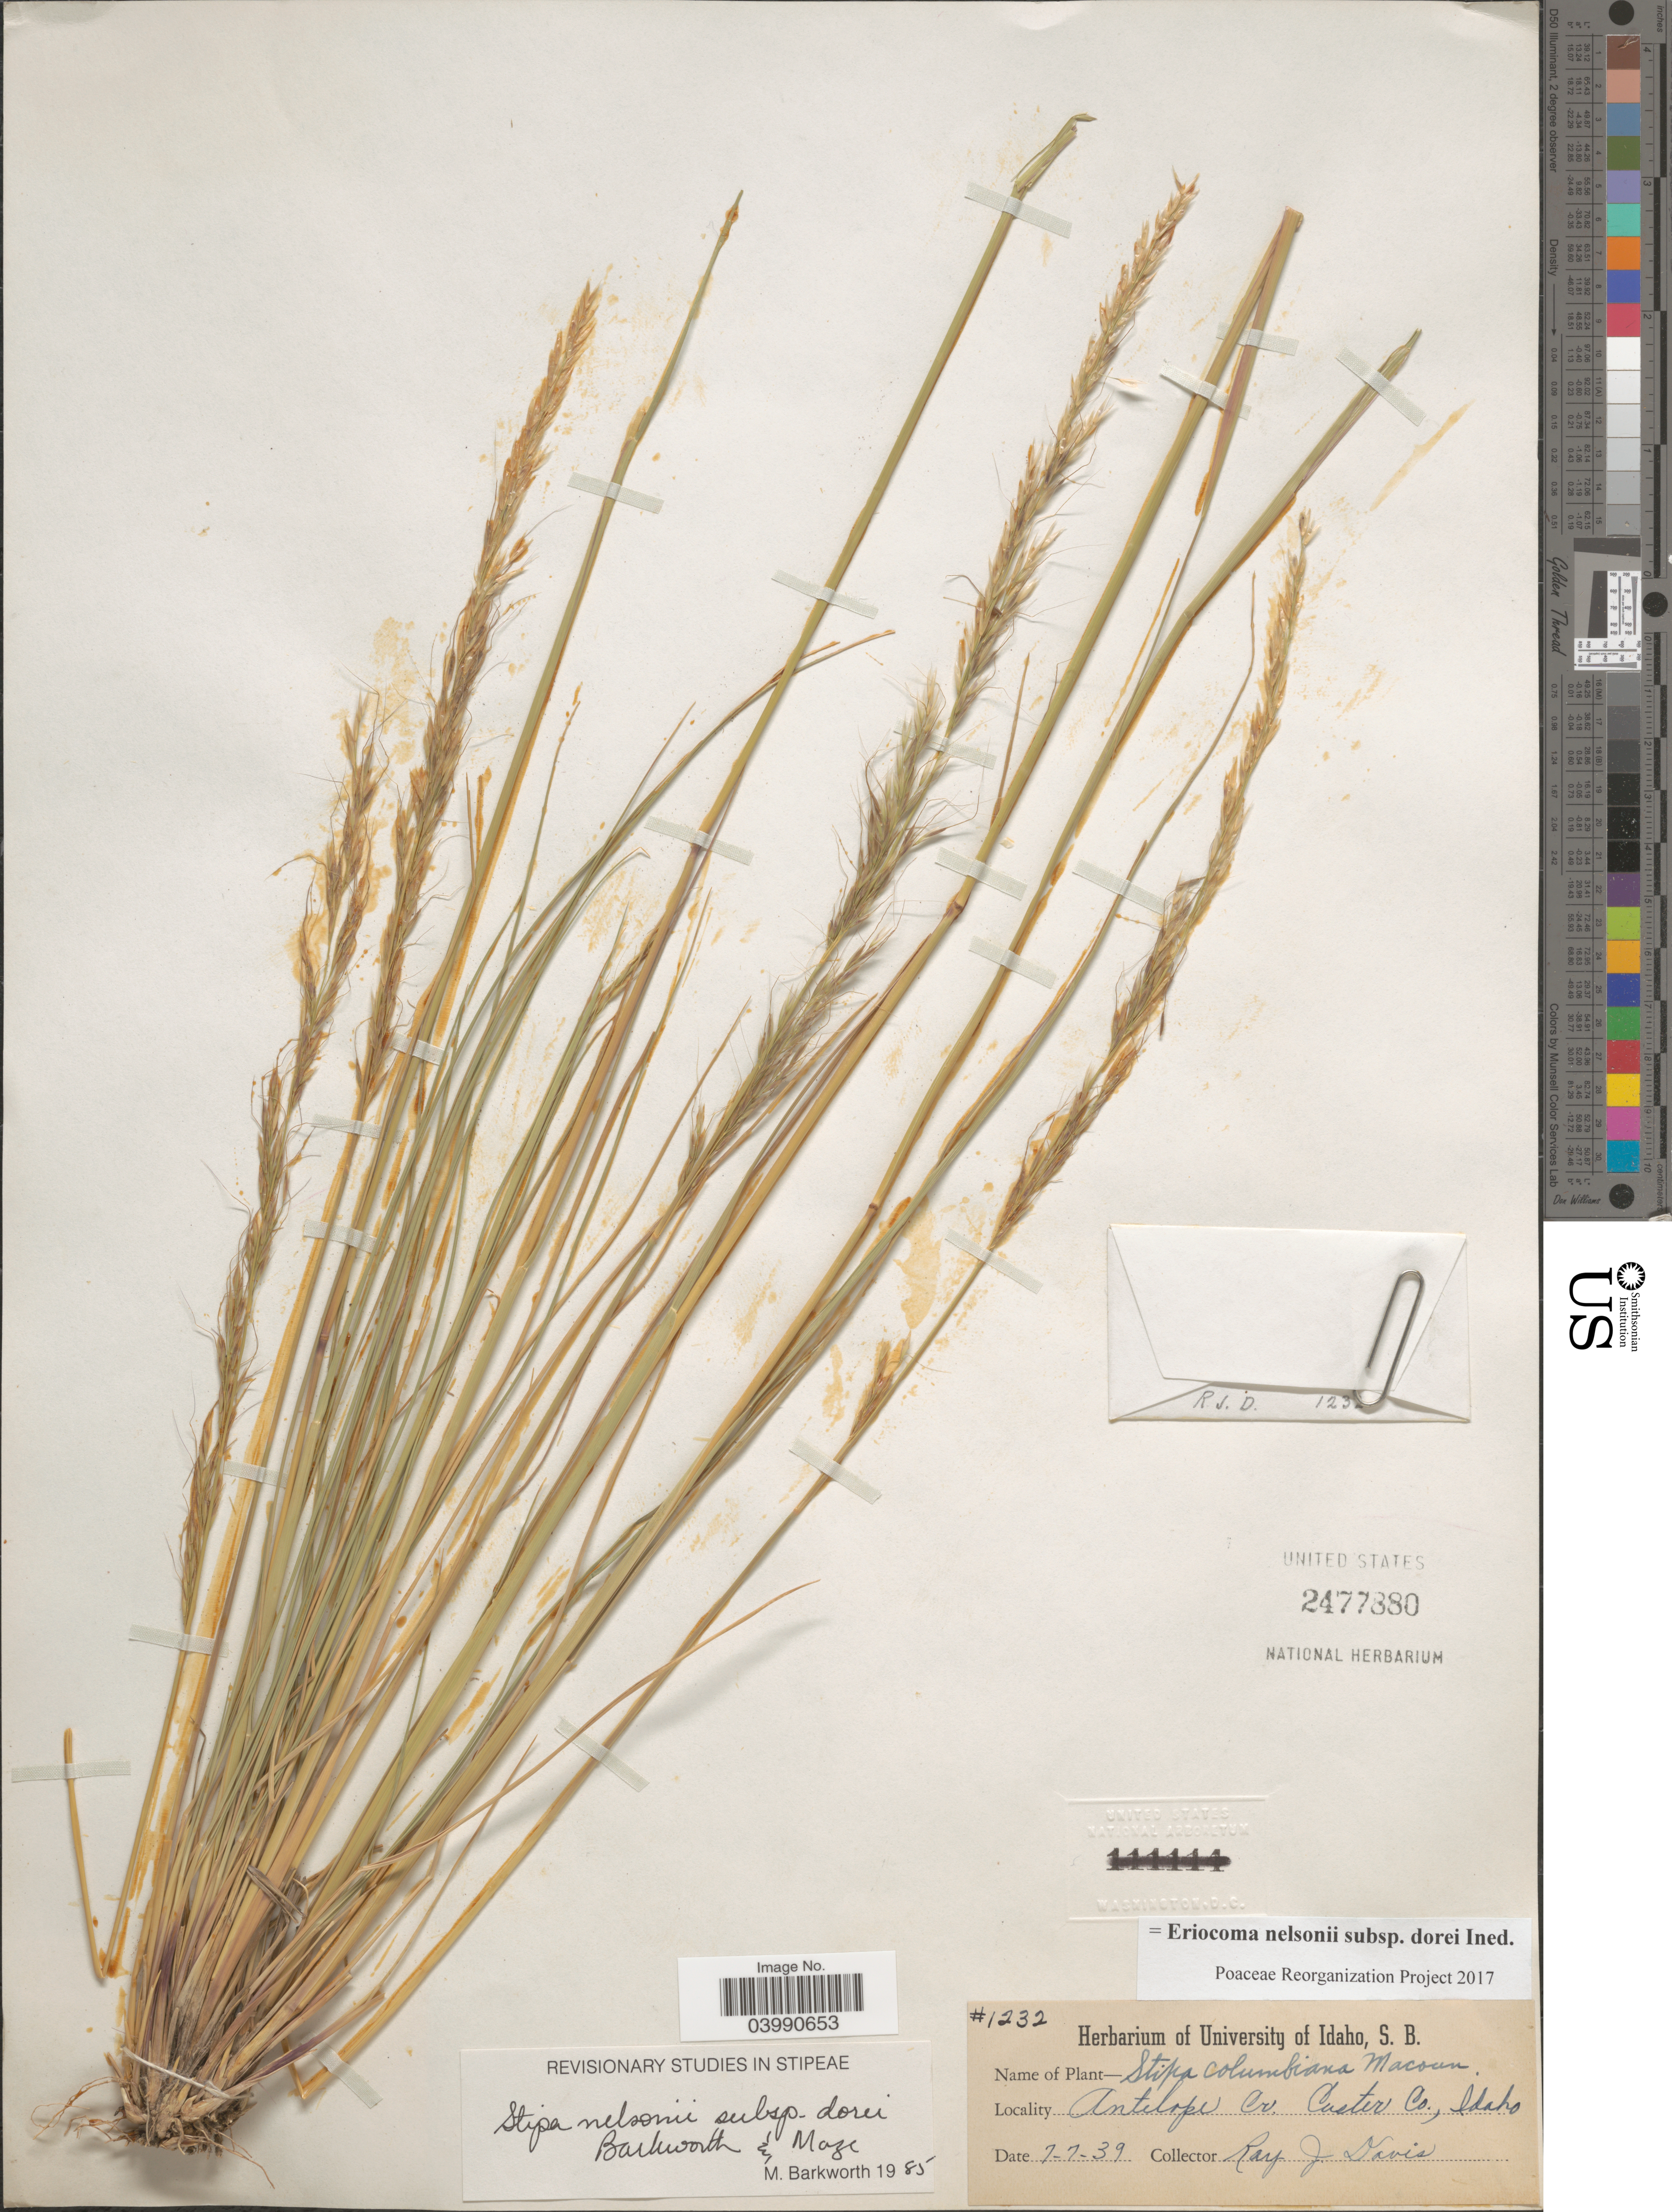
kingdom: Plantae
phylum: Tracheophyta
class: Liliopsida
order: Poales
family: Poaceae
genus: Eriocoma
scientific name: Eriocoma nelsonii subsp. dorei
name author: (Barkworth & J. Maze) Romasch.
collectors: R. Davis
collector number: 1232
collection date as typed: Transcribed d/m/y: 7/7/39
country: United States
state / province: Idaho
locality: Antelope Cr. Custer Co.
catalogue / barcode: US 2477880